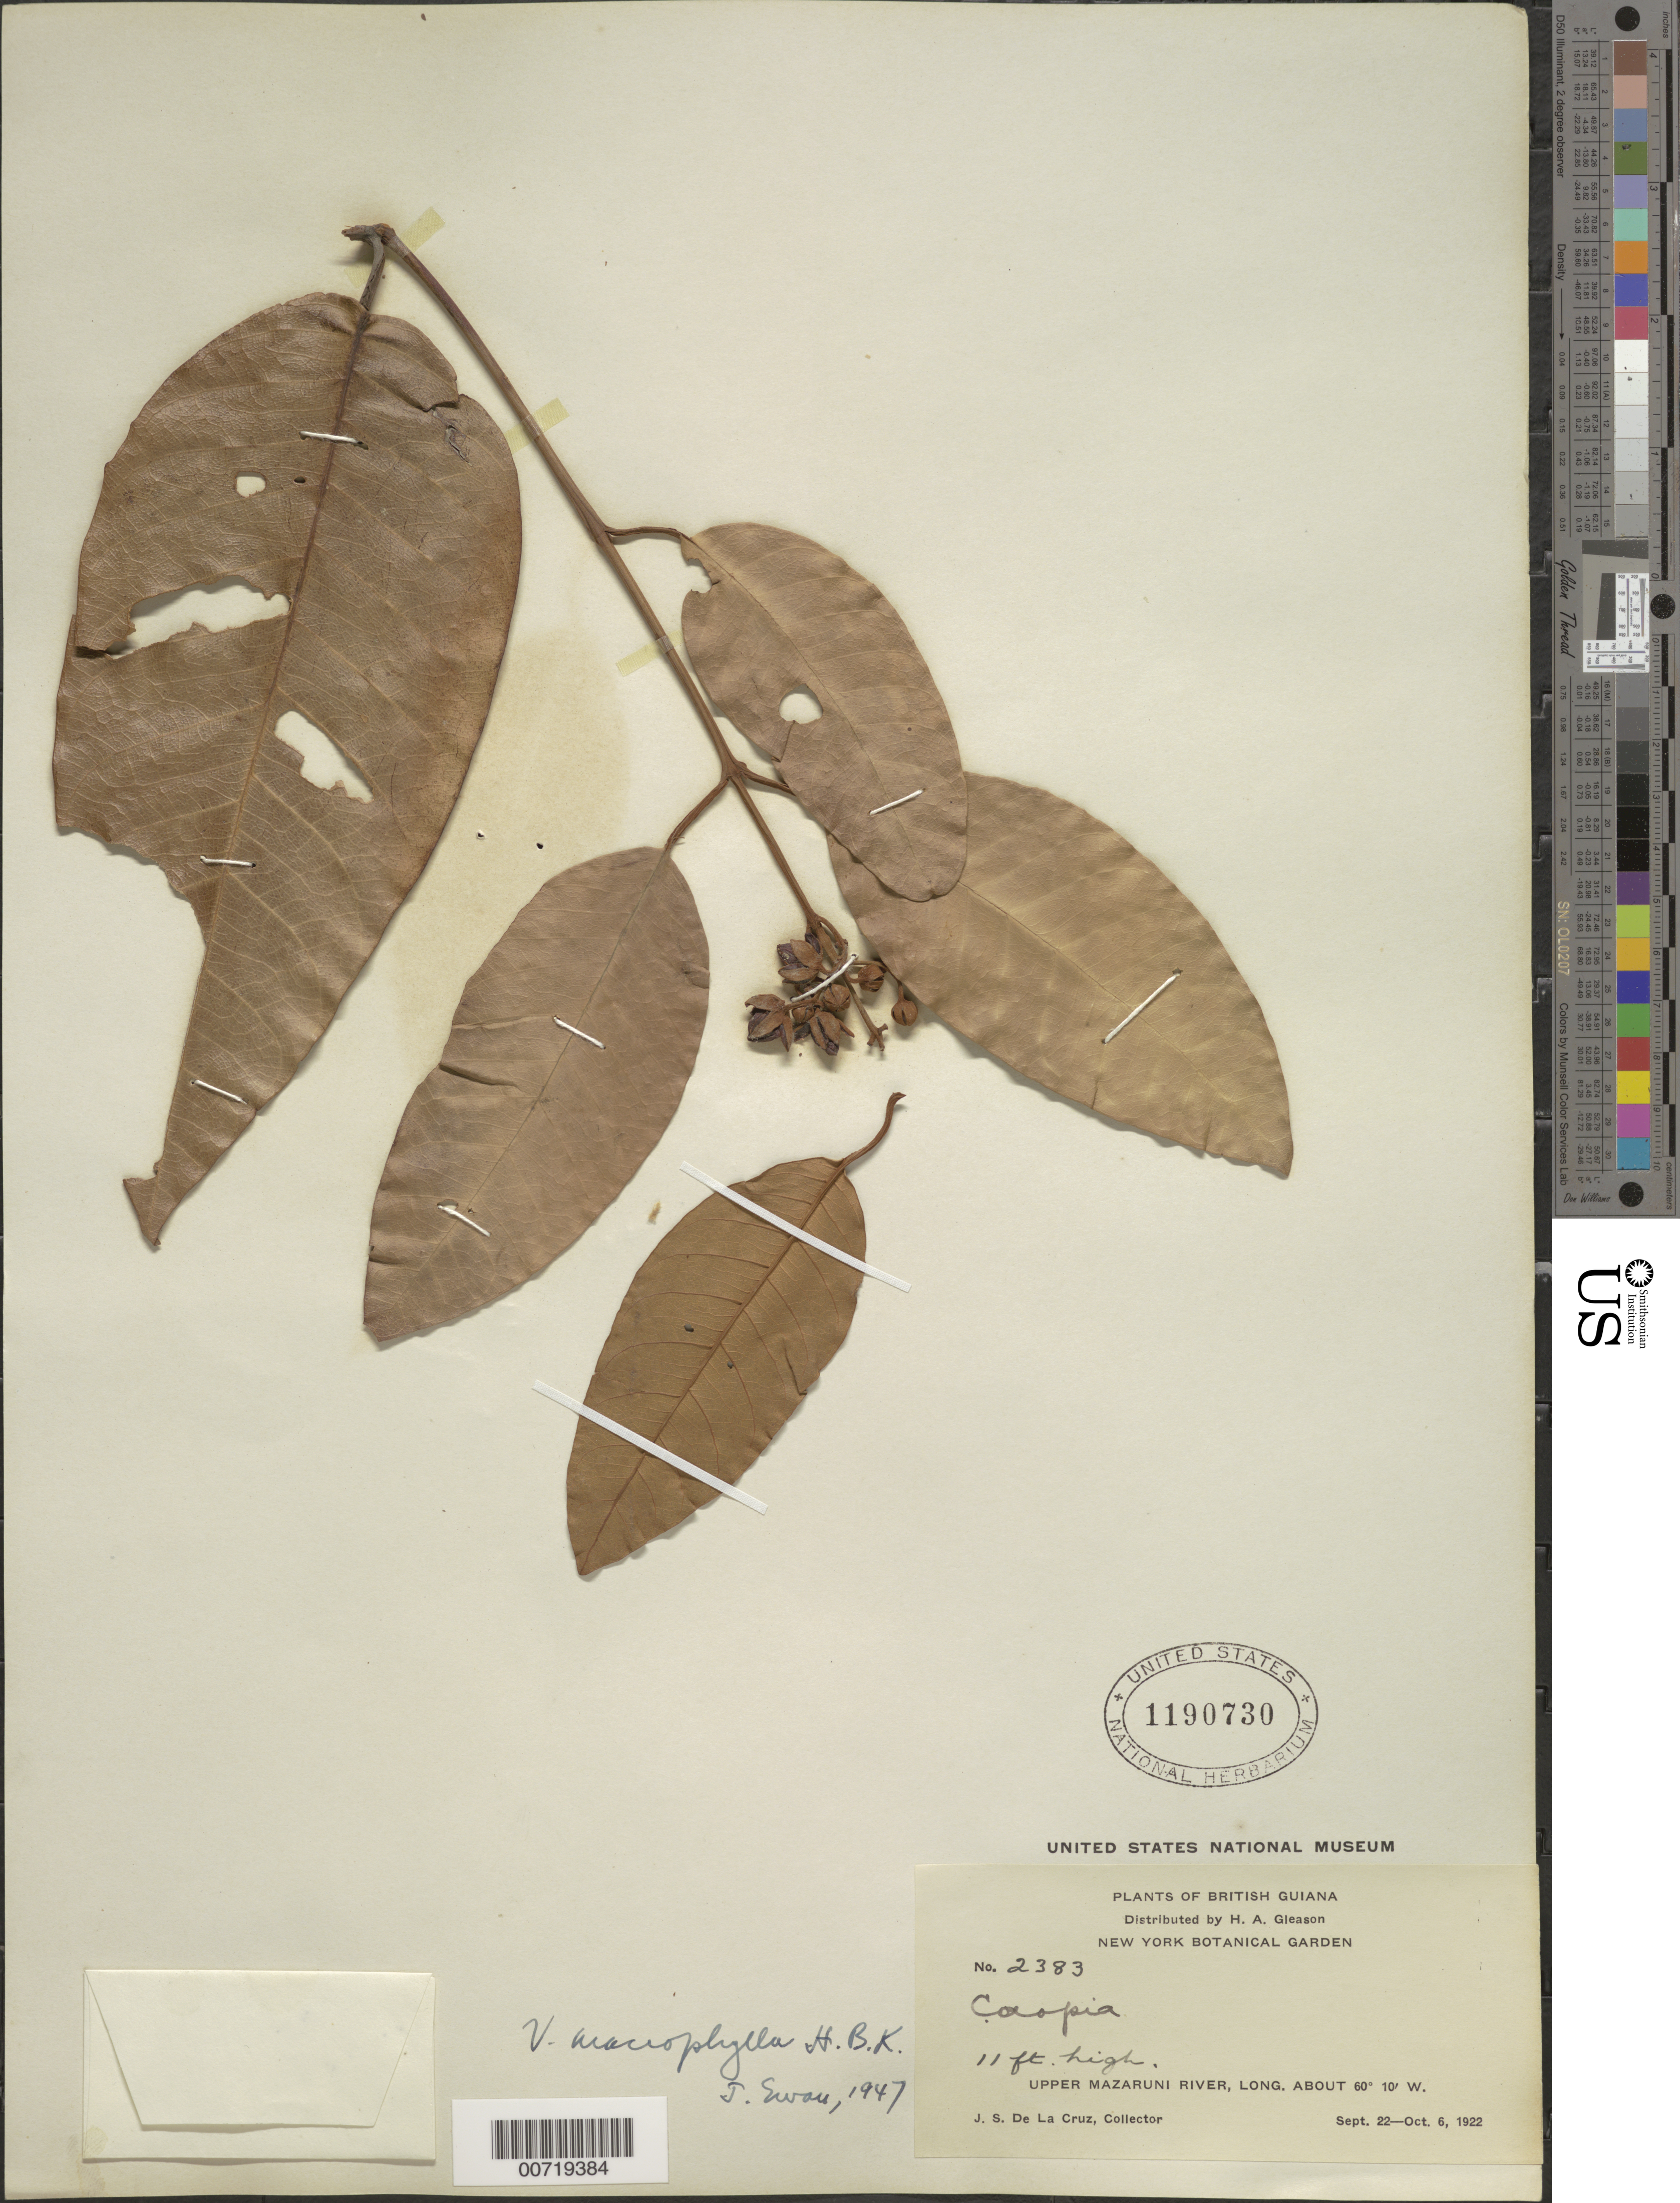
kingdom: Plantae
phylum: Tracheophyta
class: Magnoliopsida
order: Malpighiales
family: Hypericaceae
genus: Vismia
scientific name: Vismia japurensis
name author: Reichardt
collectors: J. S. de la Cruz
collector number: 2383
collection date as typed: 22-Sep-22 to 6-Oct-22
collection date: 1922-09-22/1922-10-06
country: Guyana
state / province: Cuyuni-Mazaruni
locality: Upper Mazaruni R.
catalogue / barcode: US 1190730